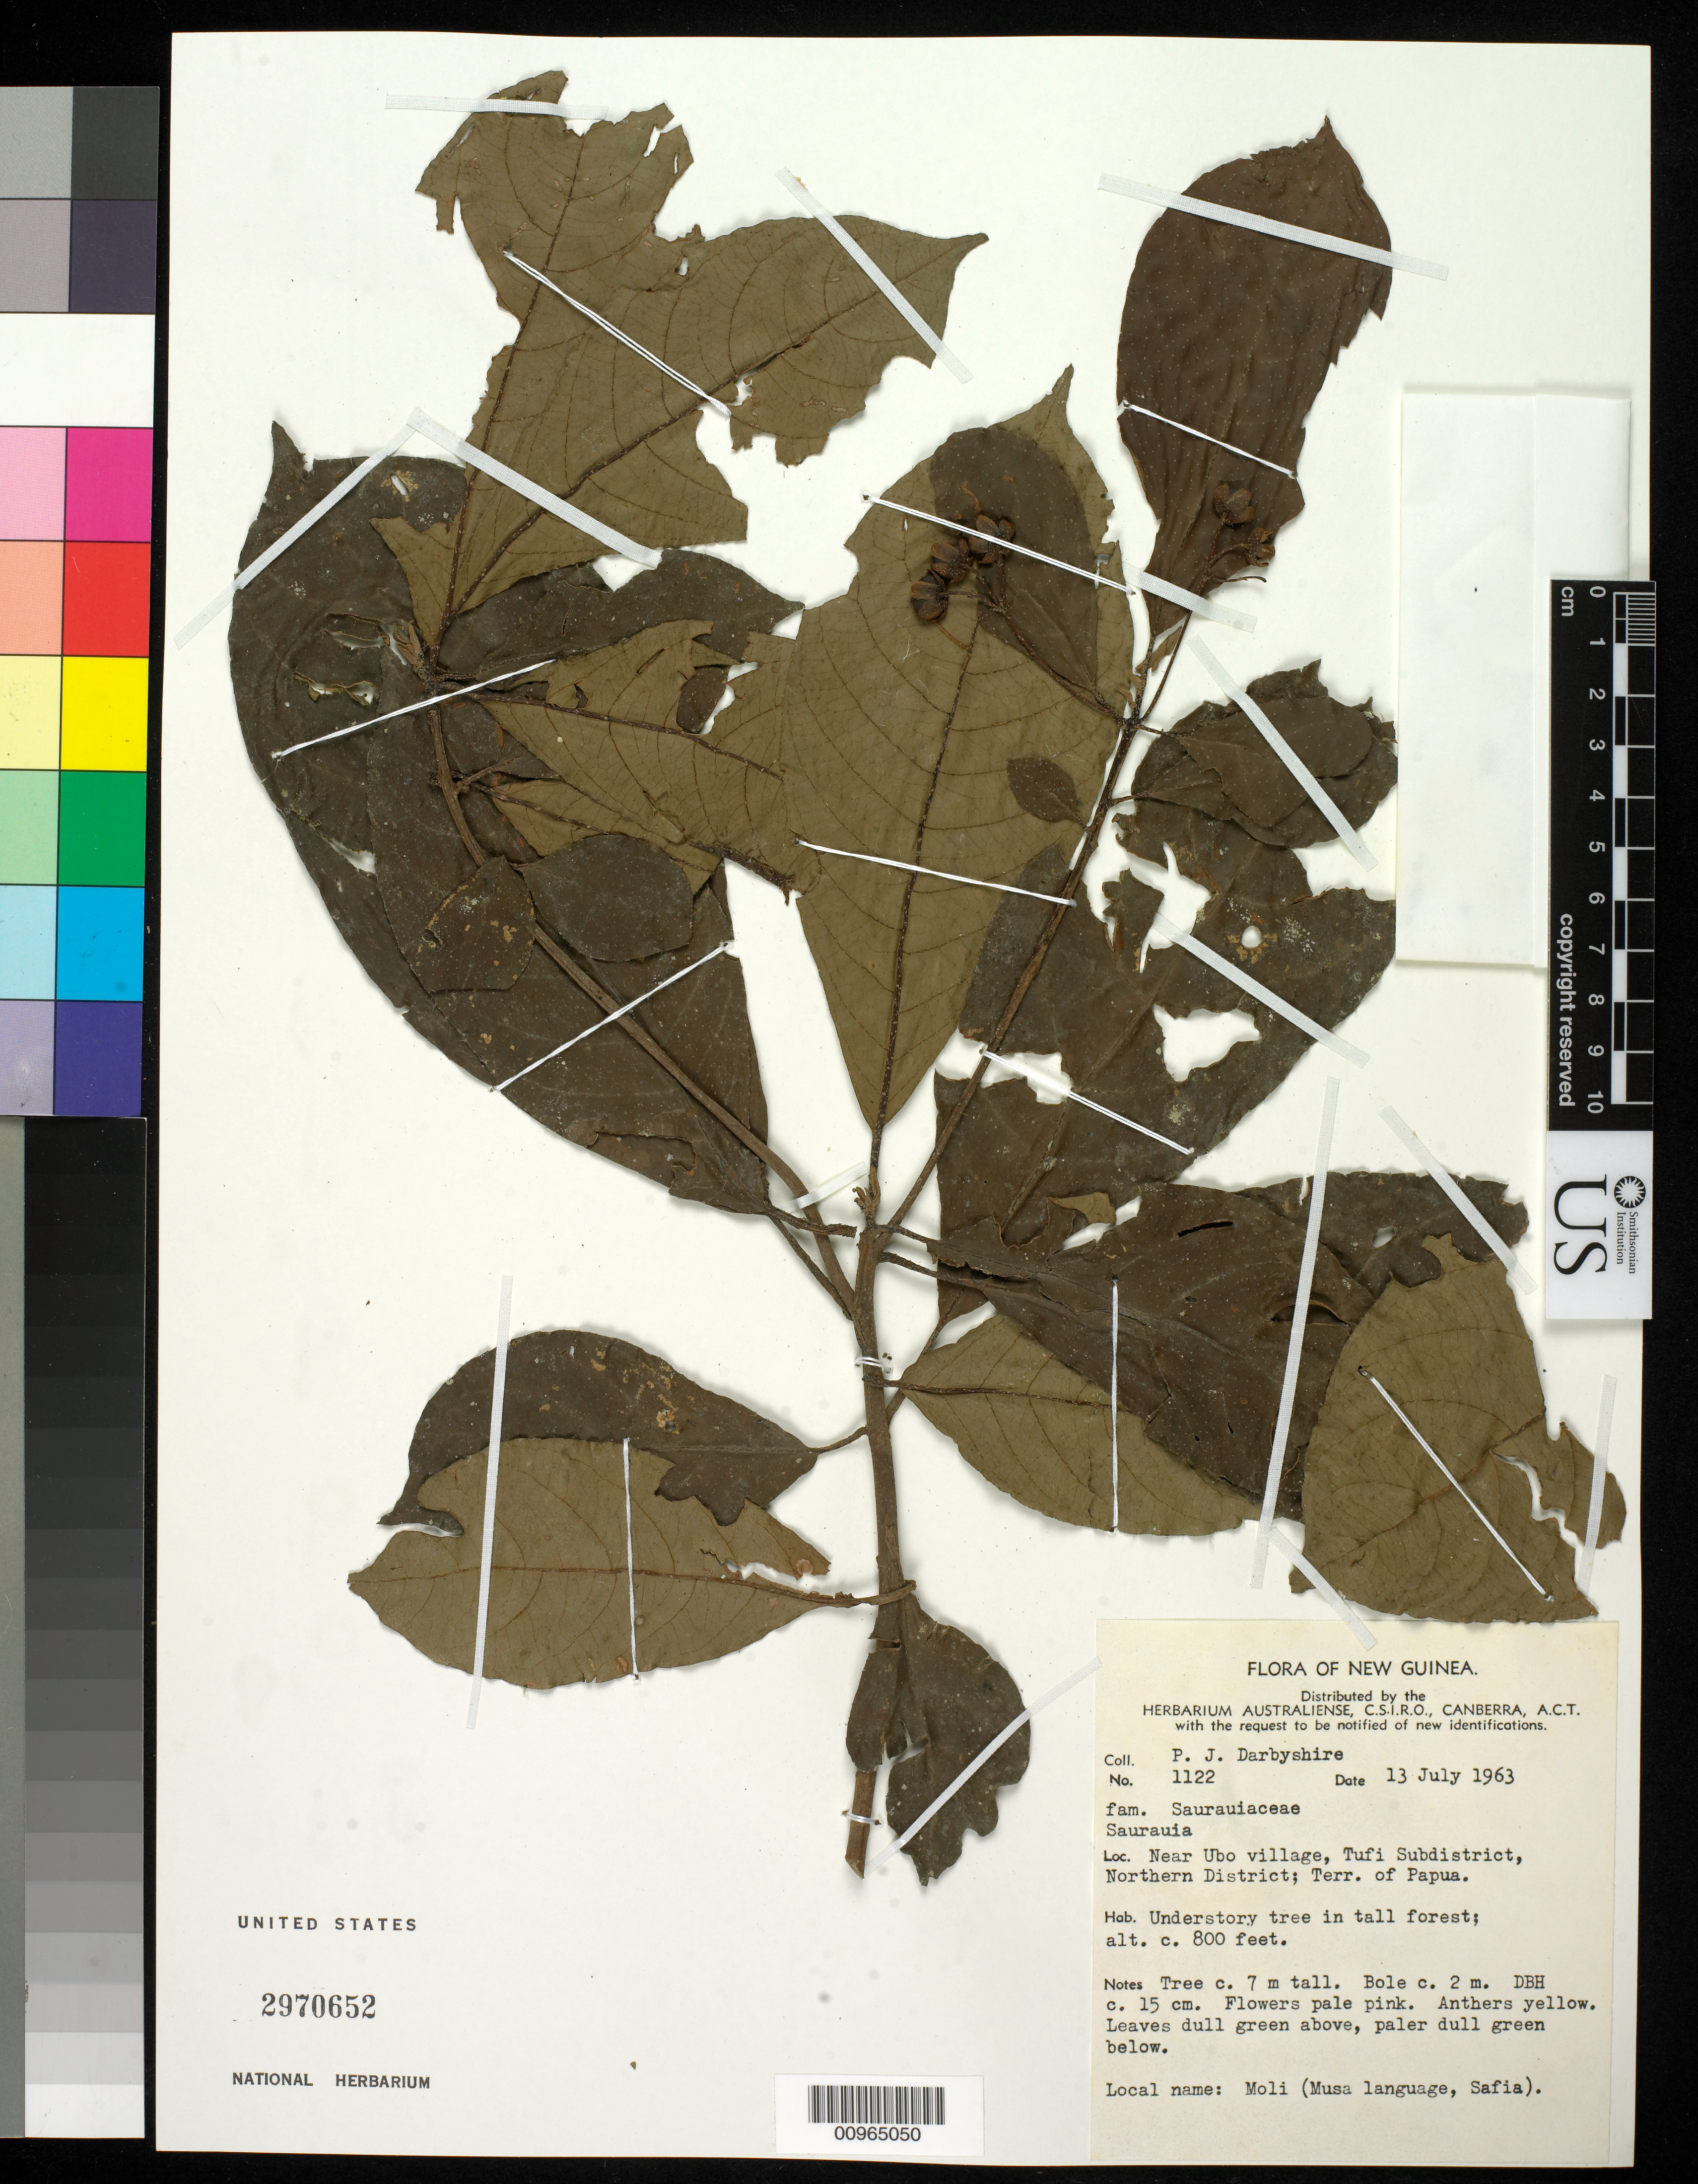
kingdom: Plantae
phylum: Tracheophyta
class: Magnoliopsida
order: Ericales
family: Actinidiaceae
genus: Saurauia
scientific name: Saurauia sp.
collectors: P. Darbyshire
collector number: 1122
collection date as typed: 13 Jul 1963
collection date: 1963-07-13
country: Papua New Guinea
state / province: Northern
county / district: Tufi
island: New Guinea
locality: Near Ubo village, Papua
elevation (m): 244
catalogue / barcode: US 2970652